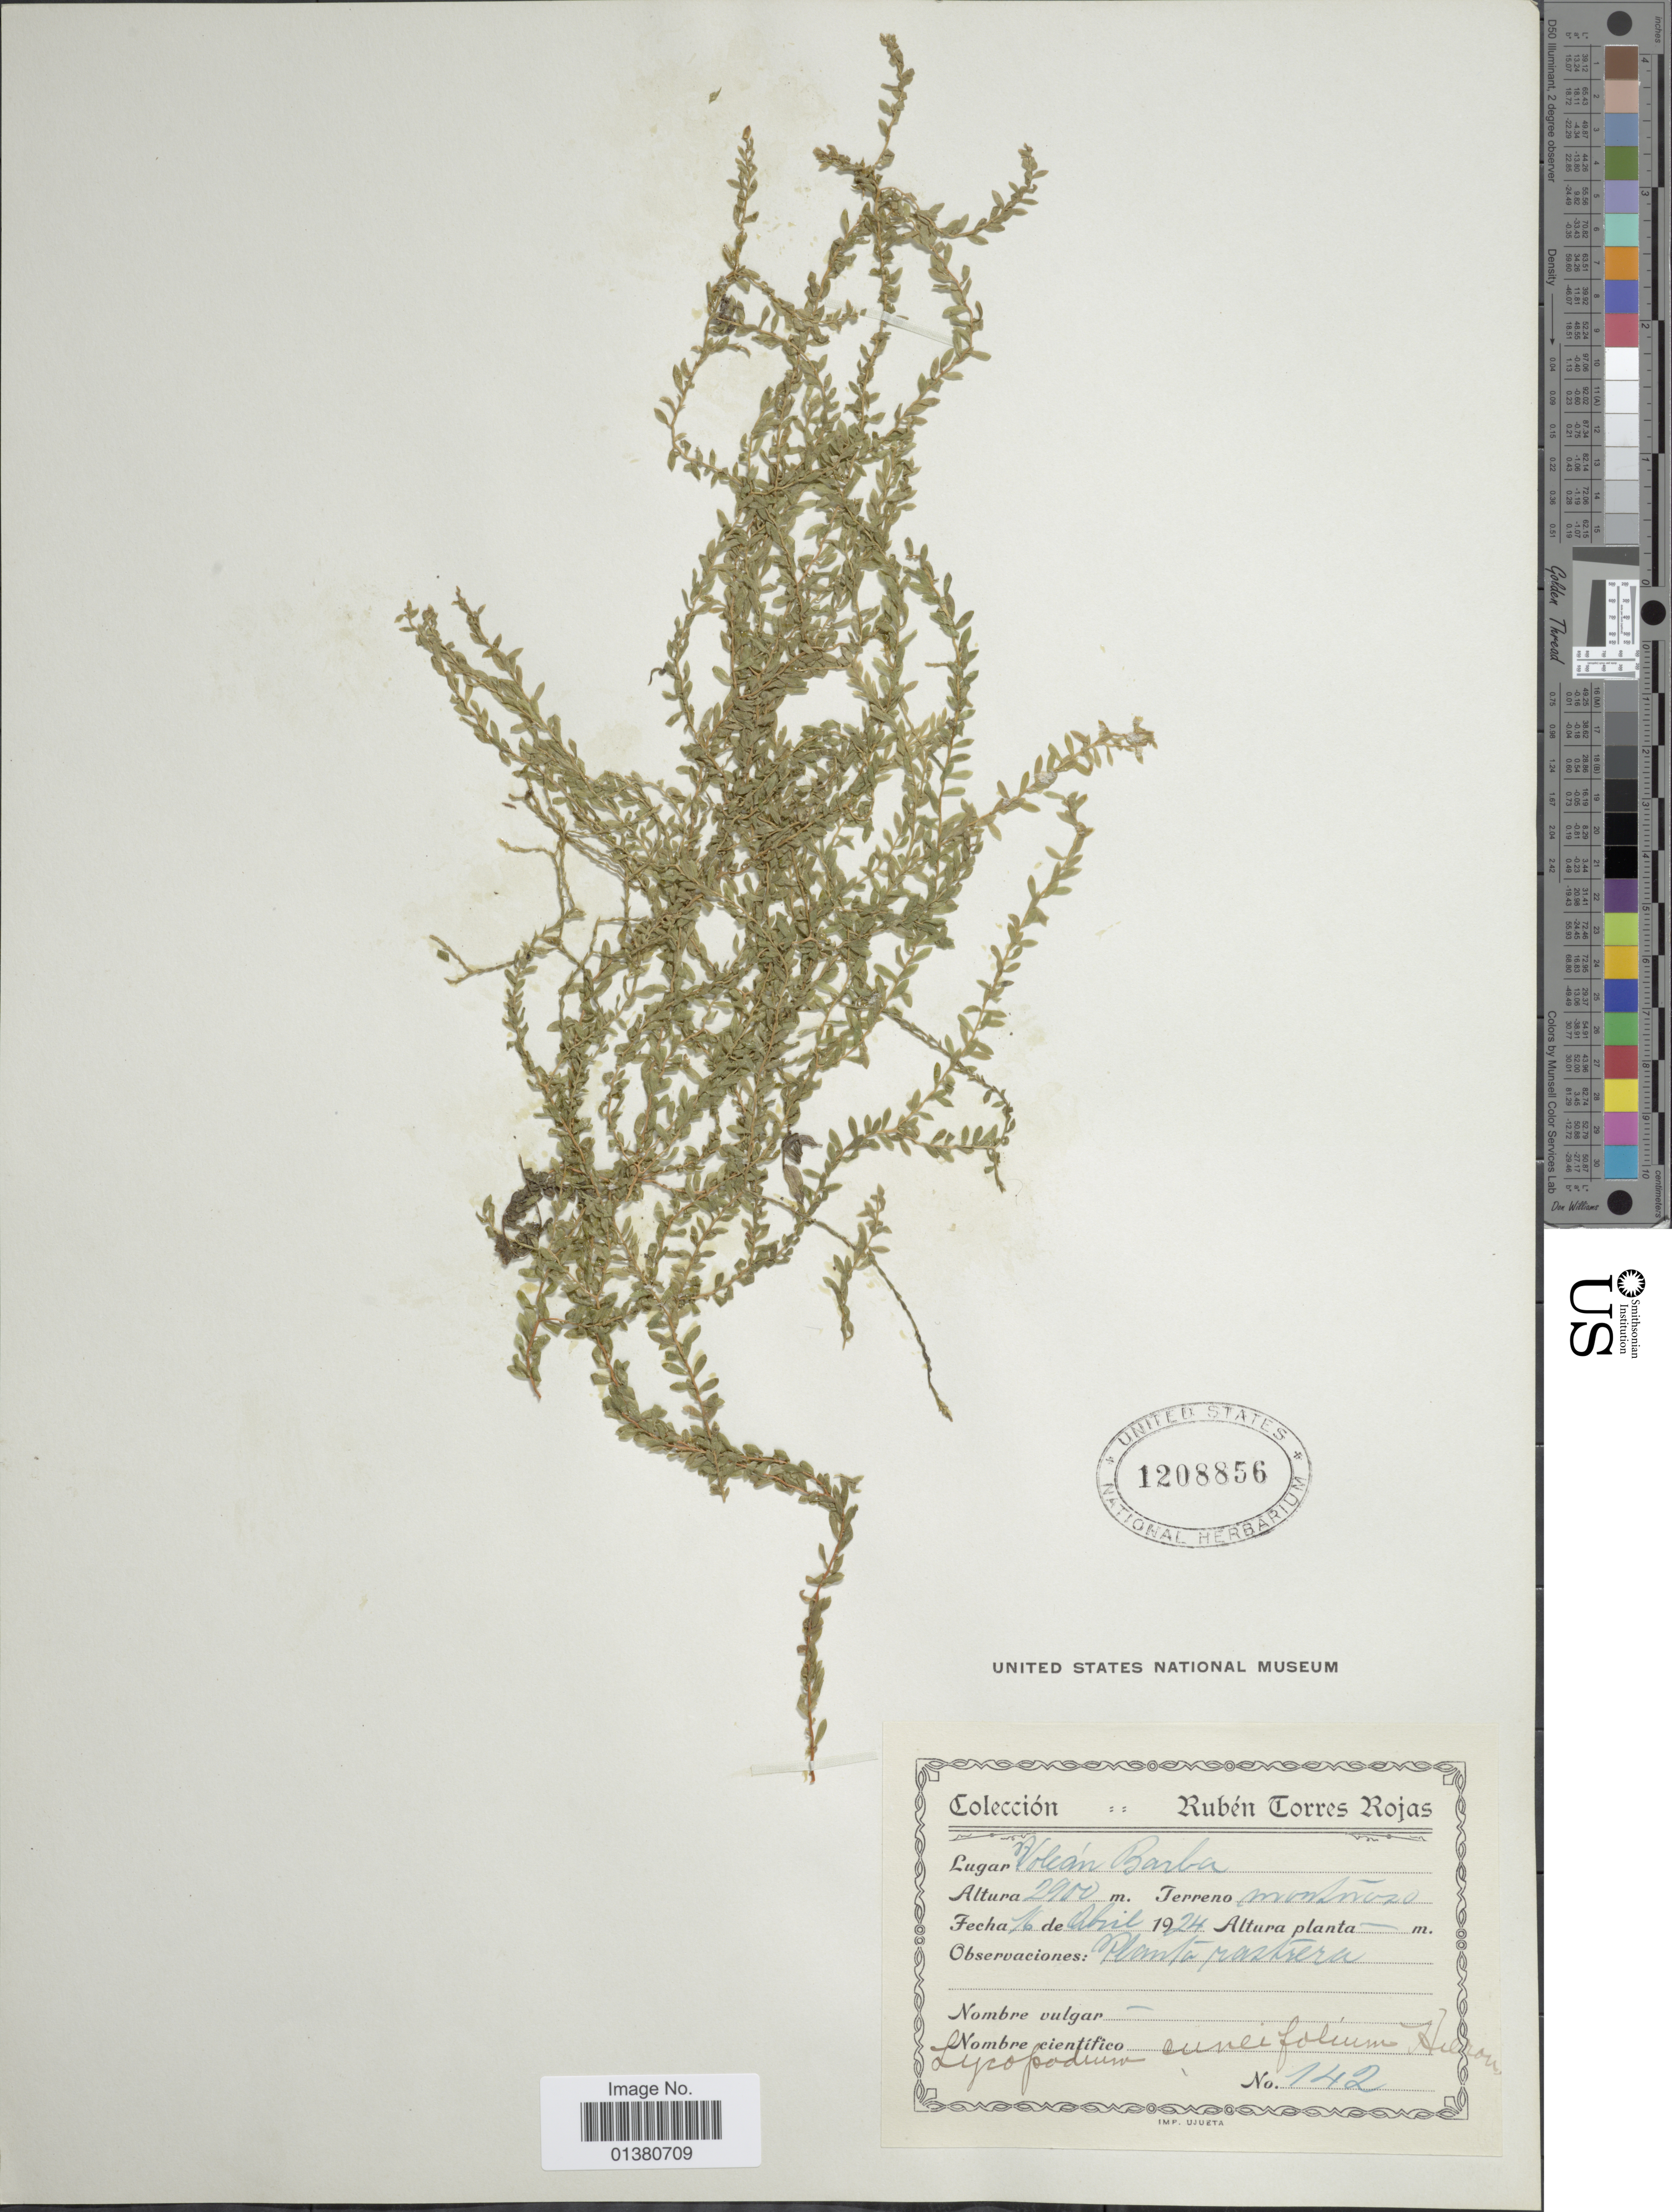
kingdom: Plantae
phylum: Tracheophyta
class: Lycopodiopsida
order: Lycopodiales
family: Lycopodiaceae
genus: Phlegmariurus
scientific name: Phlegmariurus cuneifolius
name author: (Hieron.) B. Øllg.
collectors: R. Torres Rojas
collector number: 142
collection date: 1924-04-16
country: Costa Rica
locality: Volcán Barba [Barva Volcano]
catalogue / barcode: US 1208856